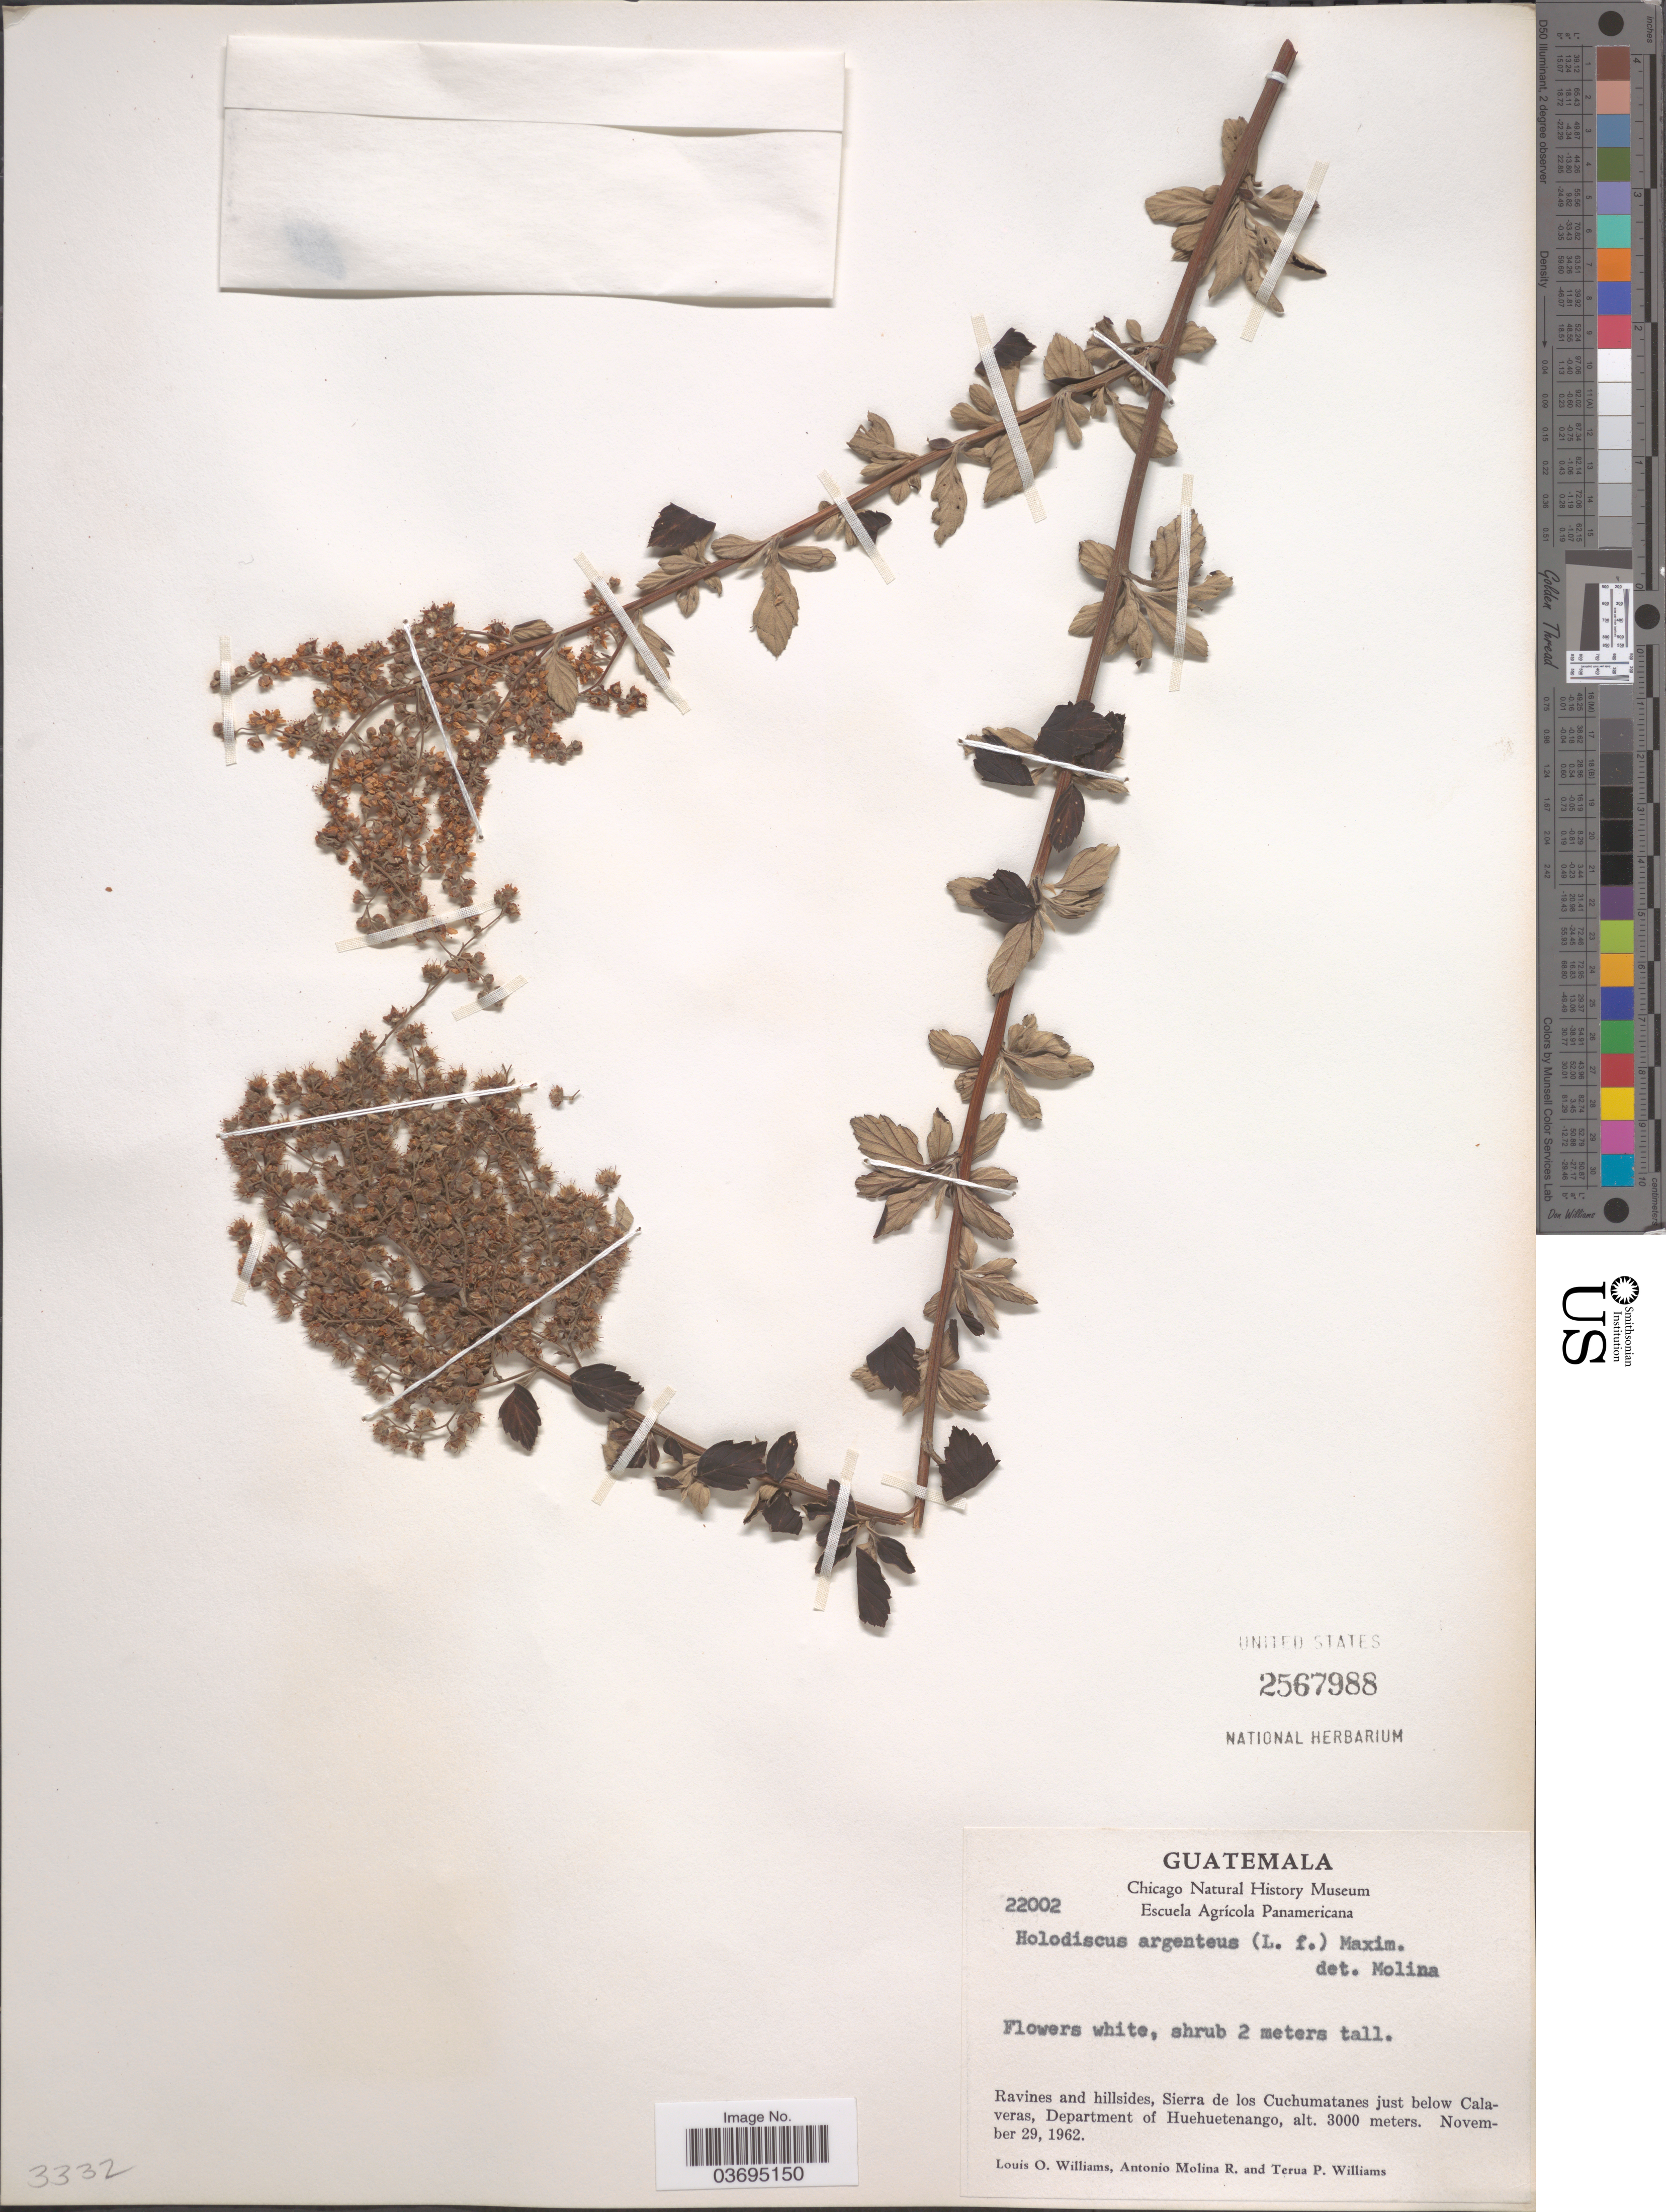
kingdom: Plantae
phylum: Tracheophyta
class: Magnoliopsida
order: Rosales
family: Rosaceae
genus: Holodiscus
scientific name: Holodiscus argenteus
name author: (L. f.) Maxim.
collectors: L. O. Williams, A. Molina R. & T. Williams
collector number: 22002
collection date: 1962-11-29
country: Guatemala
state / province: Huehuetenango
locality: Ravines and hillsides, Sierra de los Cuchumatanes just below Calaveras, Department of Huehuetenango.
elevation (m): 3000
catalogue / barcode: US 2567988